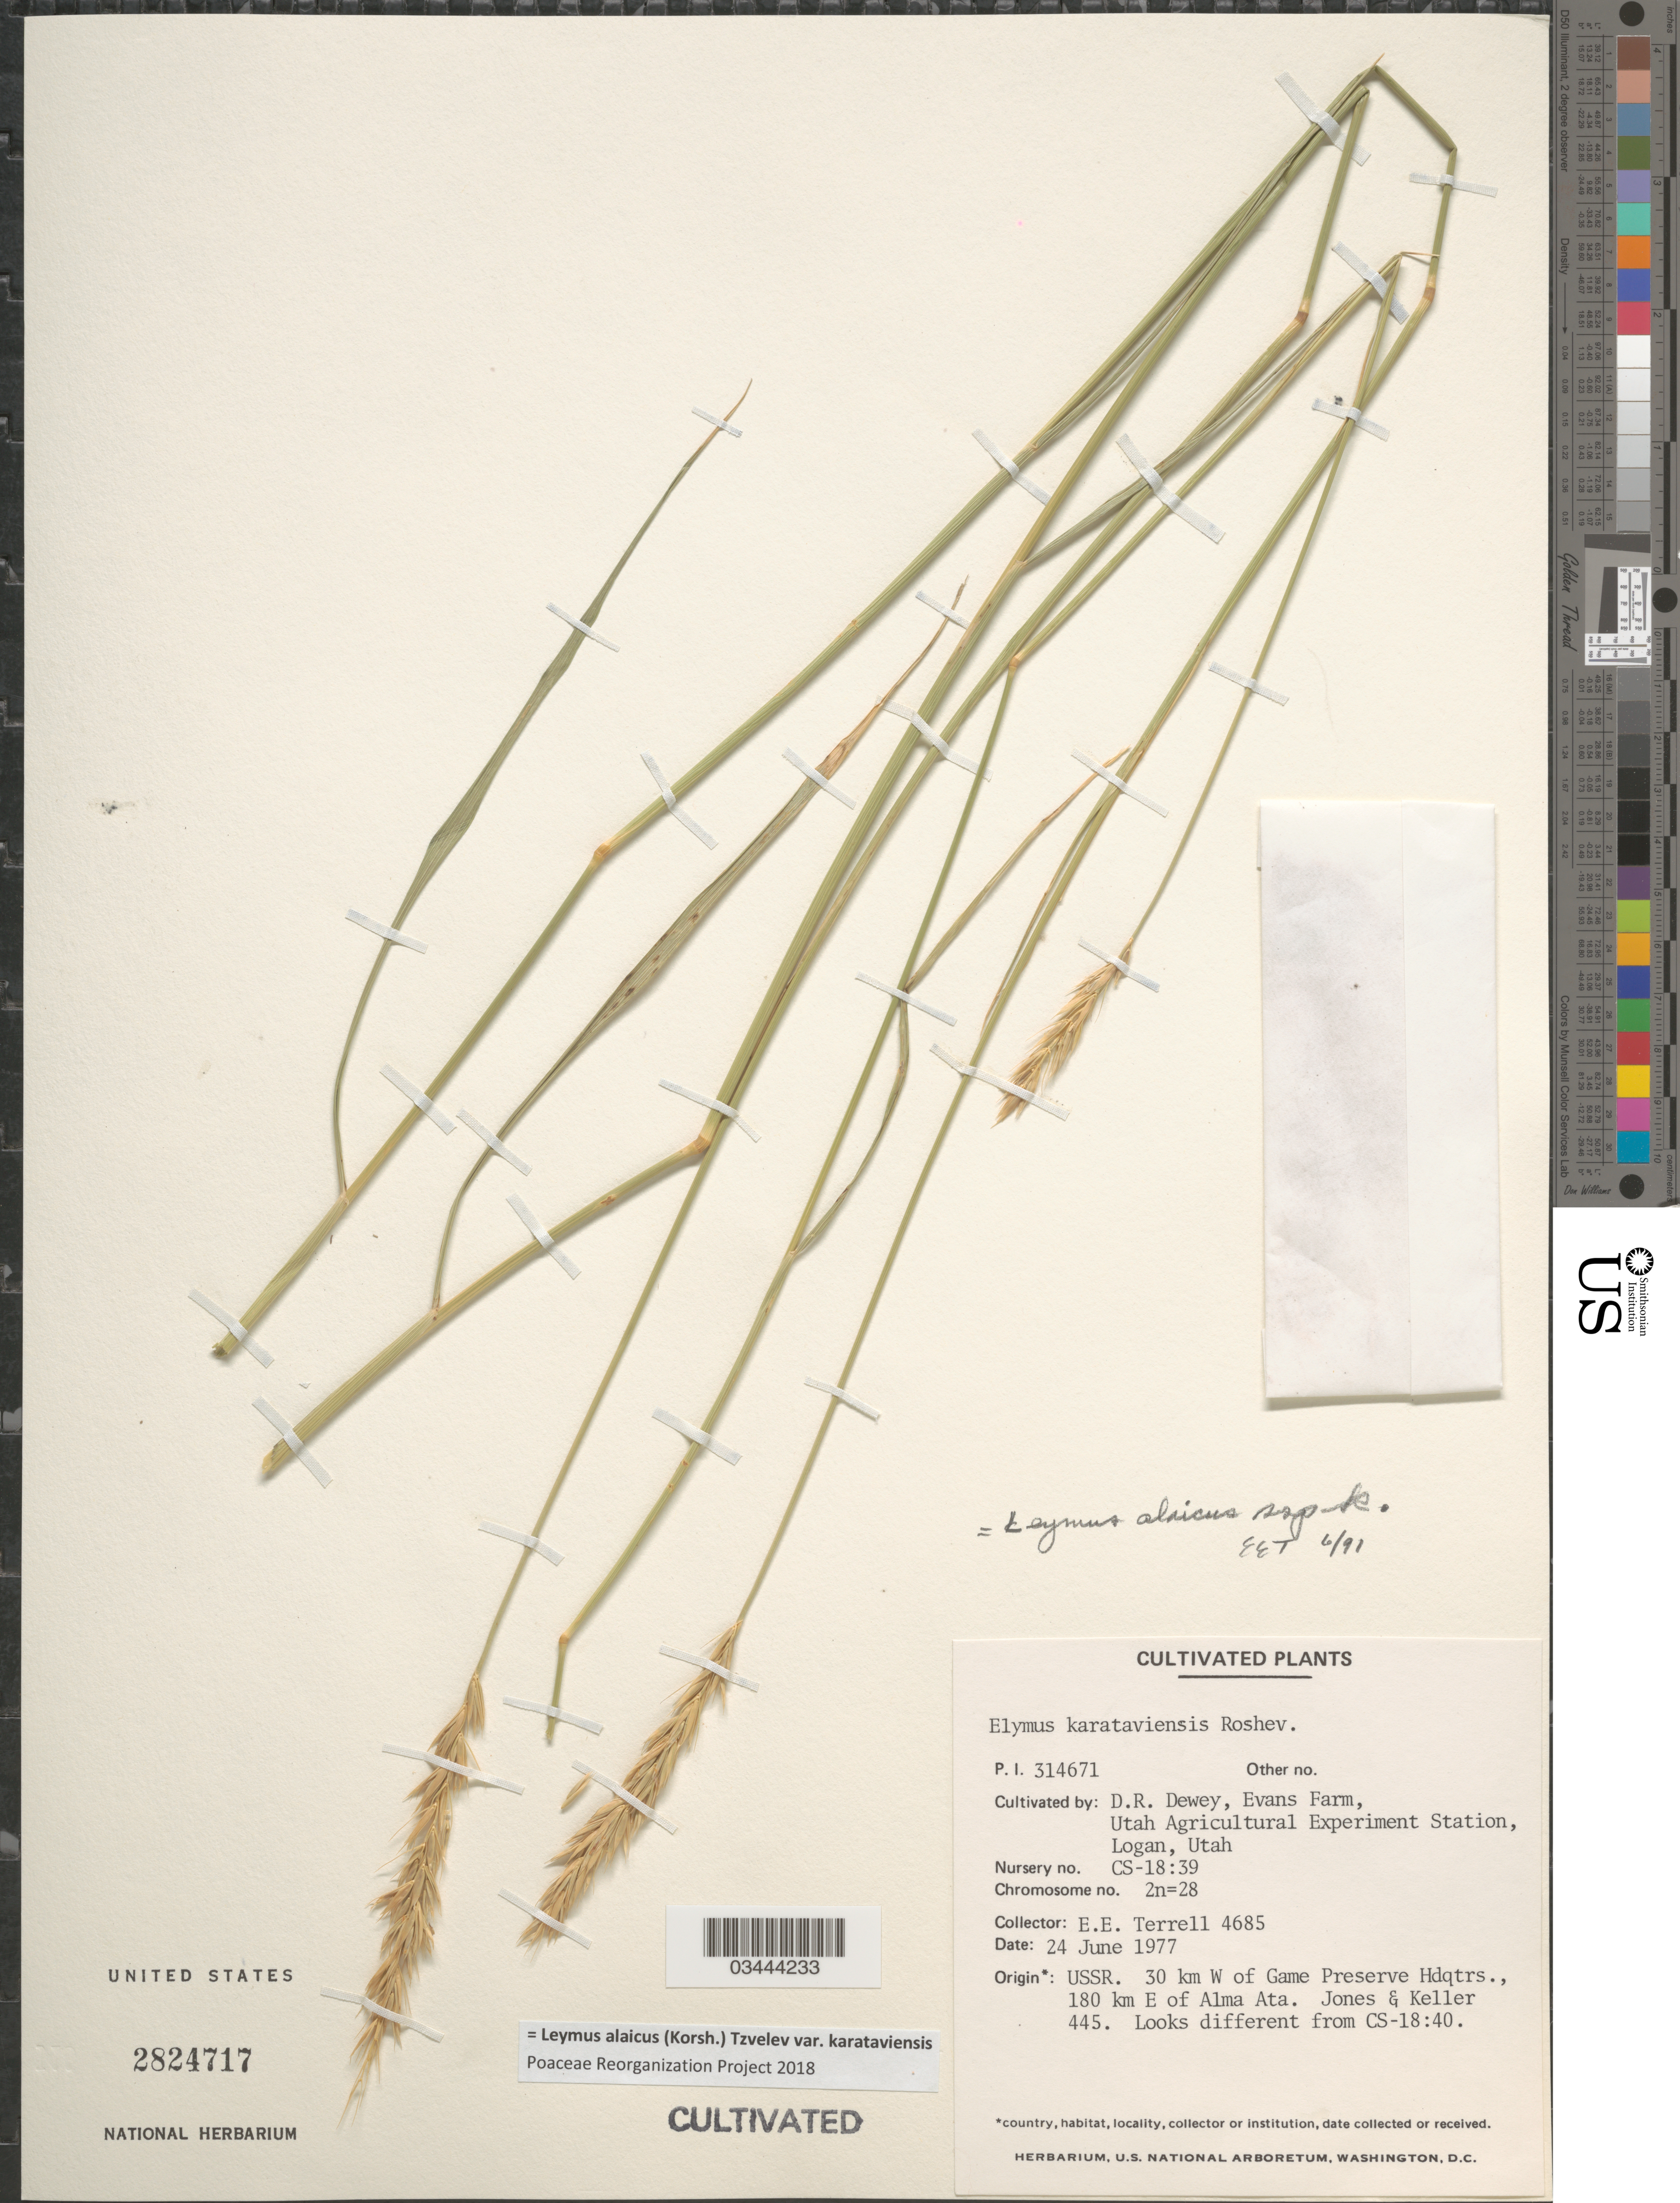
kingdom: Plantae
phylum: Tracheophyta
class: Liliopsida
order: Poales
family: Poaceae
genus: Leymus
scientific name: Leymus alaicus subsp. karataviensis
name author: (Roshev.) Tzvelev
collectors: D. Dewey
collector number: P.I. 314671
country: United States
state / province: Utah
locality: Evans Farm, Utah Agricultural Experiment Station, Logan. Nursery no. CS-18:39.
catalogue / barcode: US 2824717